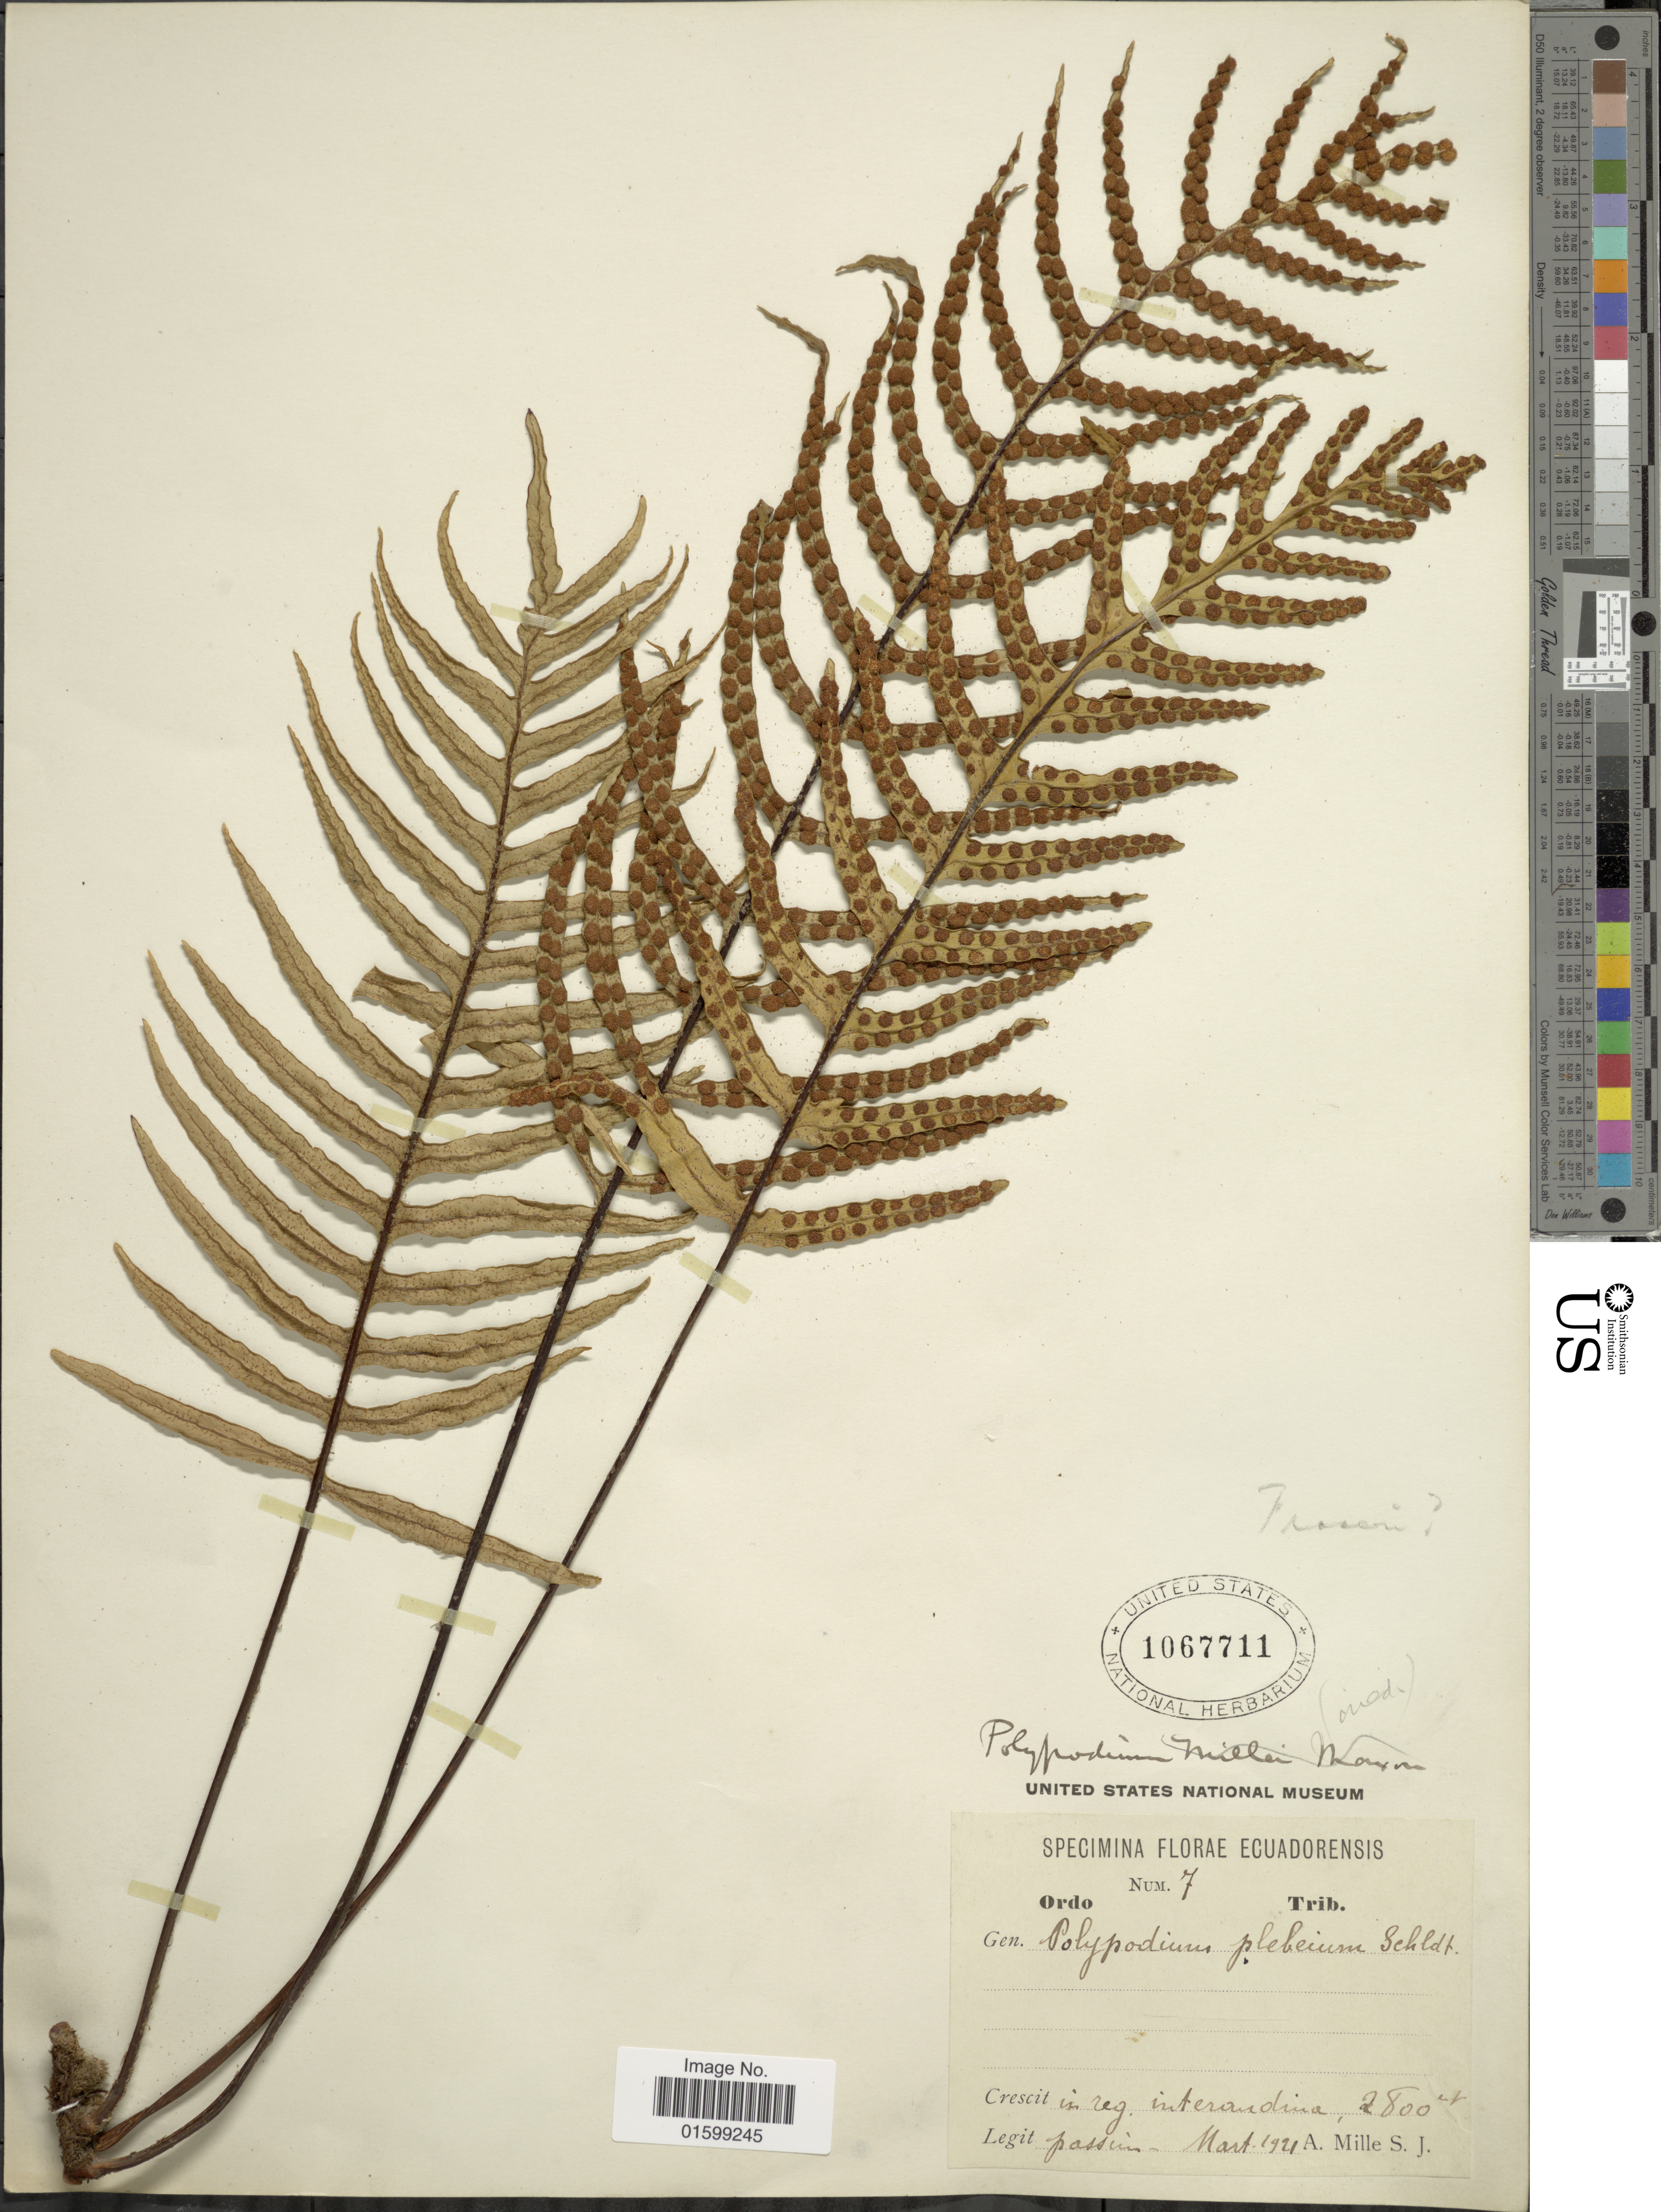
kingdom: Plantae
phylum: Tracheophyta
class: Polypodiopsida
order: Polypodiales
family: Polypodiaceae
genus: Pleopeltis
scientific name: Pleopeltis fraseri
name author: (Kuhn) A.R. Sm.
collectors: A. Mille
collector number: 7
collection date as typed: passim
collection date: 1921-03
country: Ecuador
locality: in reg. interandina.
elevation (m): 2800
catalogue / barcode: US 1067711